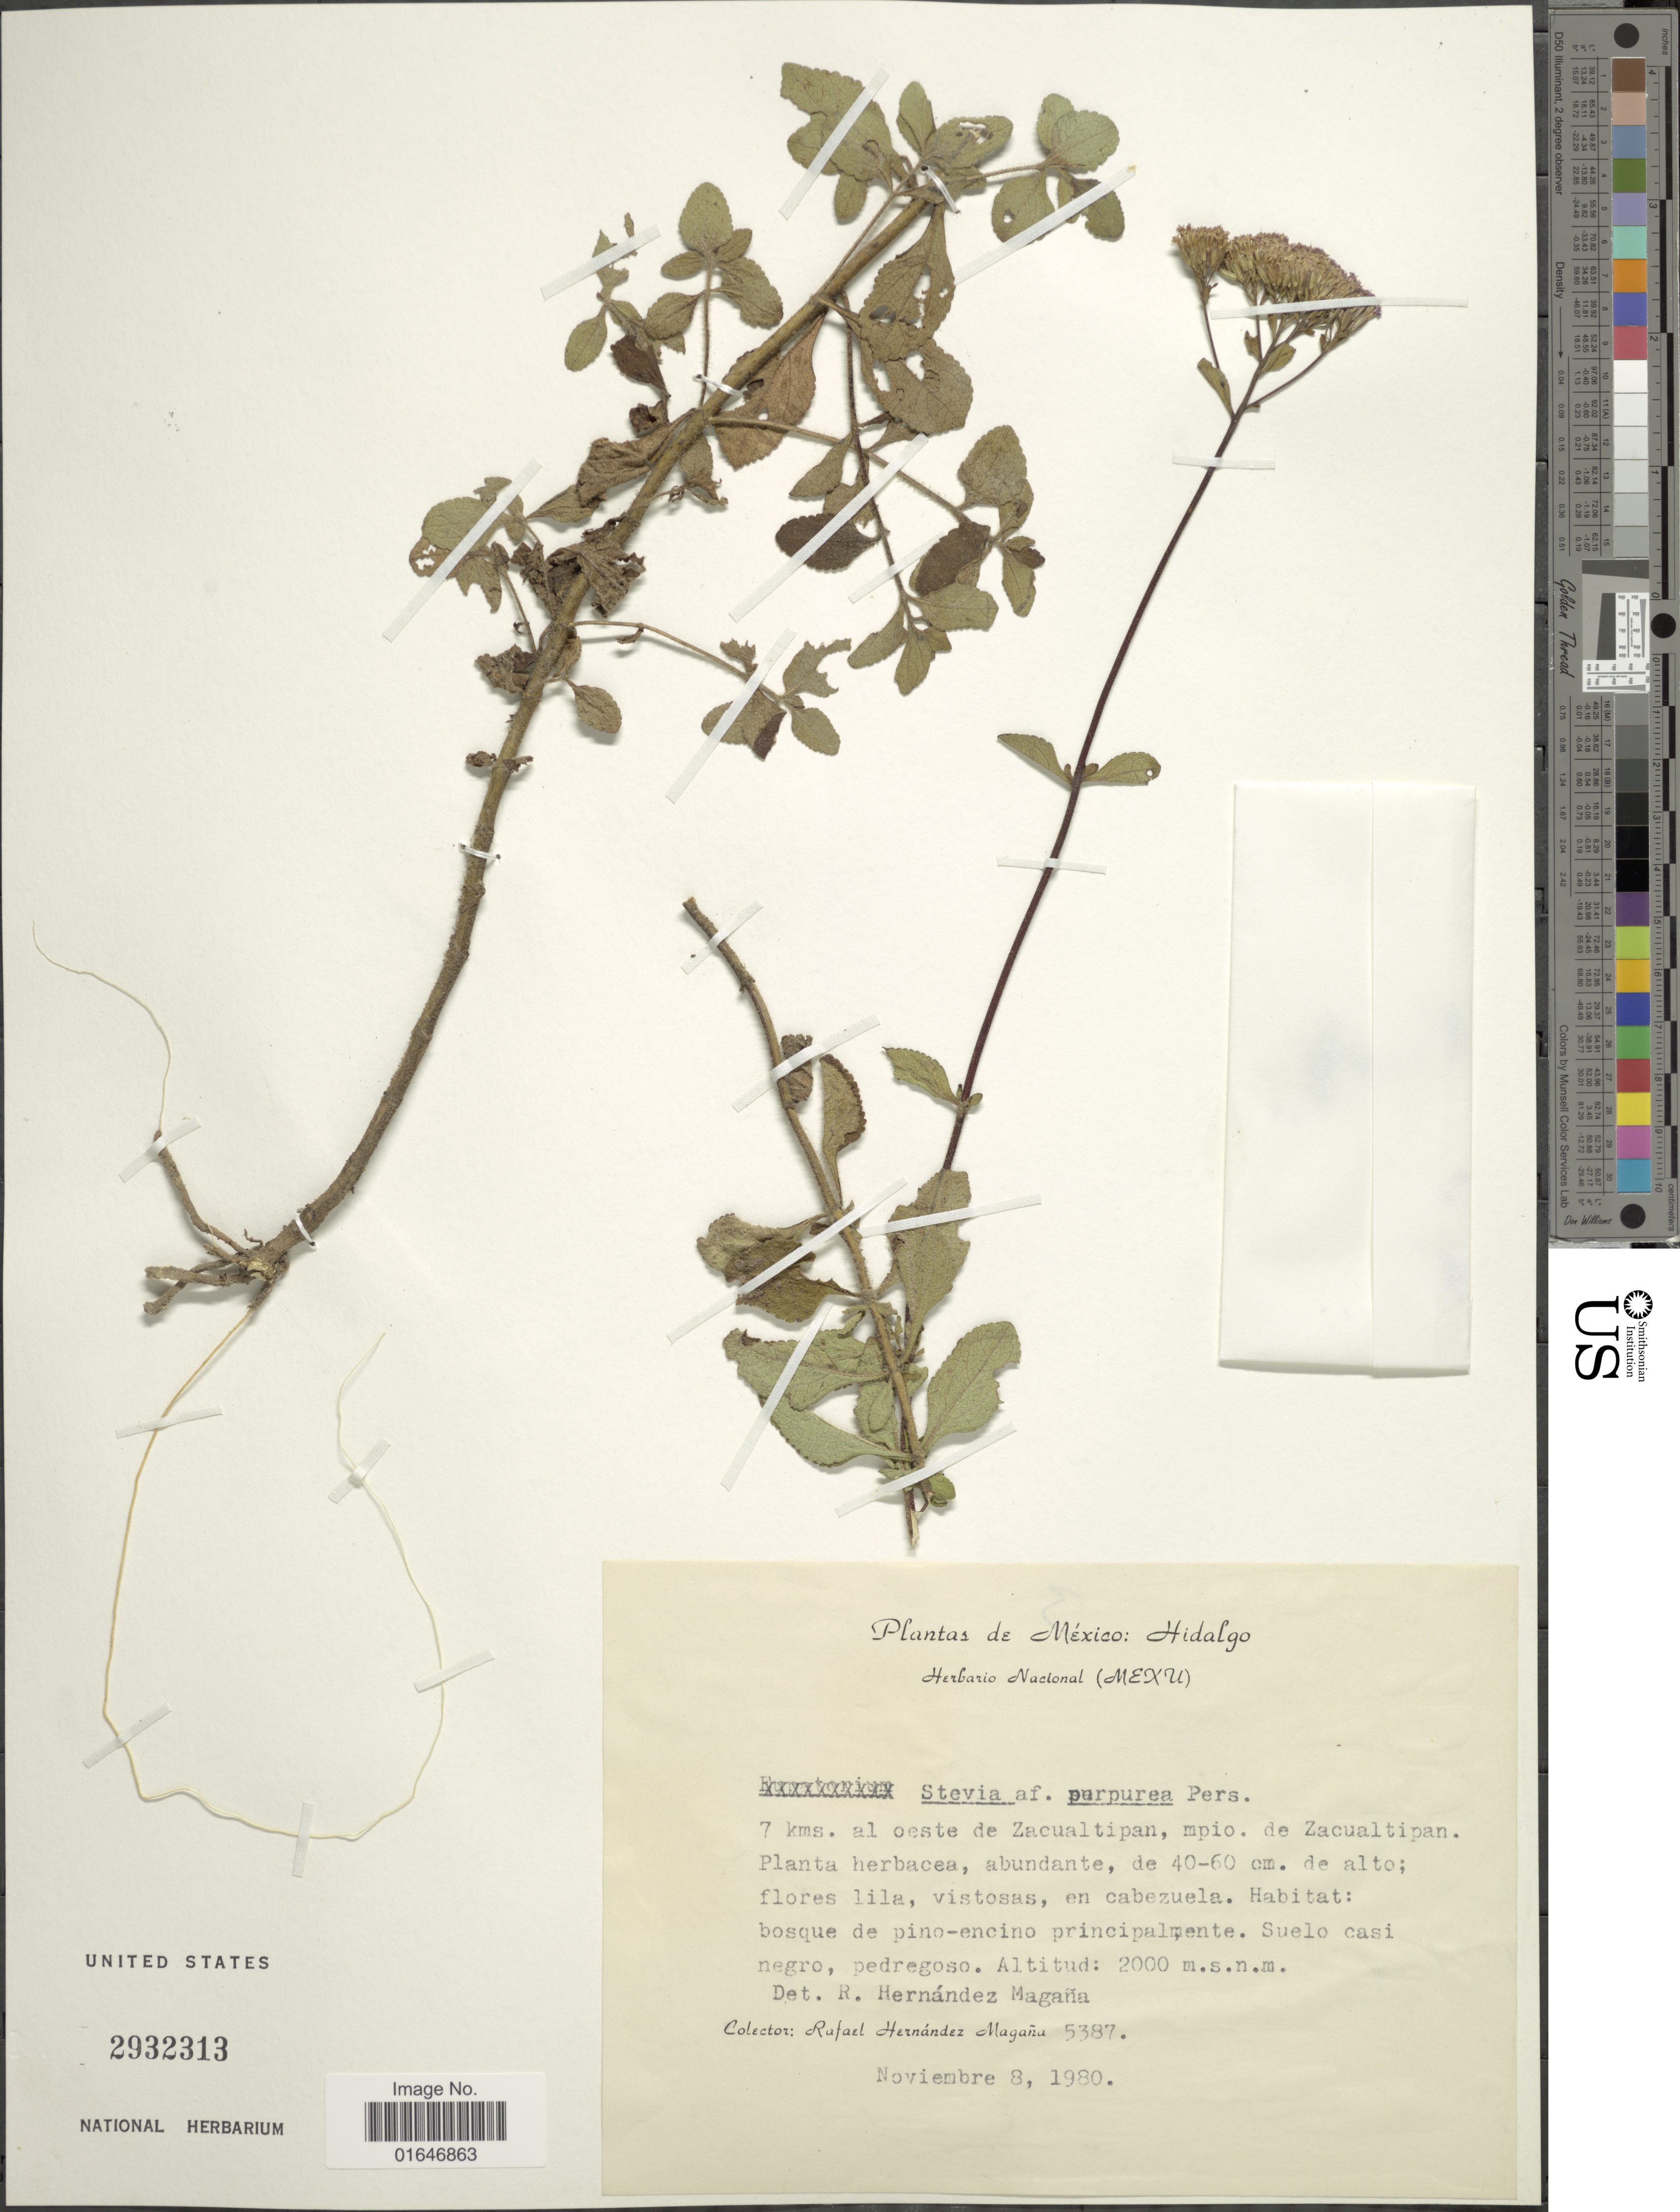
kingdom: Plantae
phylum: Tracheophyta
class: Magnoliopsida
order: Asterales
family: Asteraceae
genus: Stevia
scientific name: Stevia ovata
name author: Willd.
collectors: R. Hernández-M.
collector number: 5387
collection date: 1980-11-08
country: Mexico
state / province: Hidalgo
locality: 7 kms. al oeste de Zacaultipac, mpio. de Zacaultipan.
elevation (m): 2000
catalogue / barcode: US 2932313